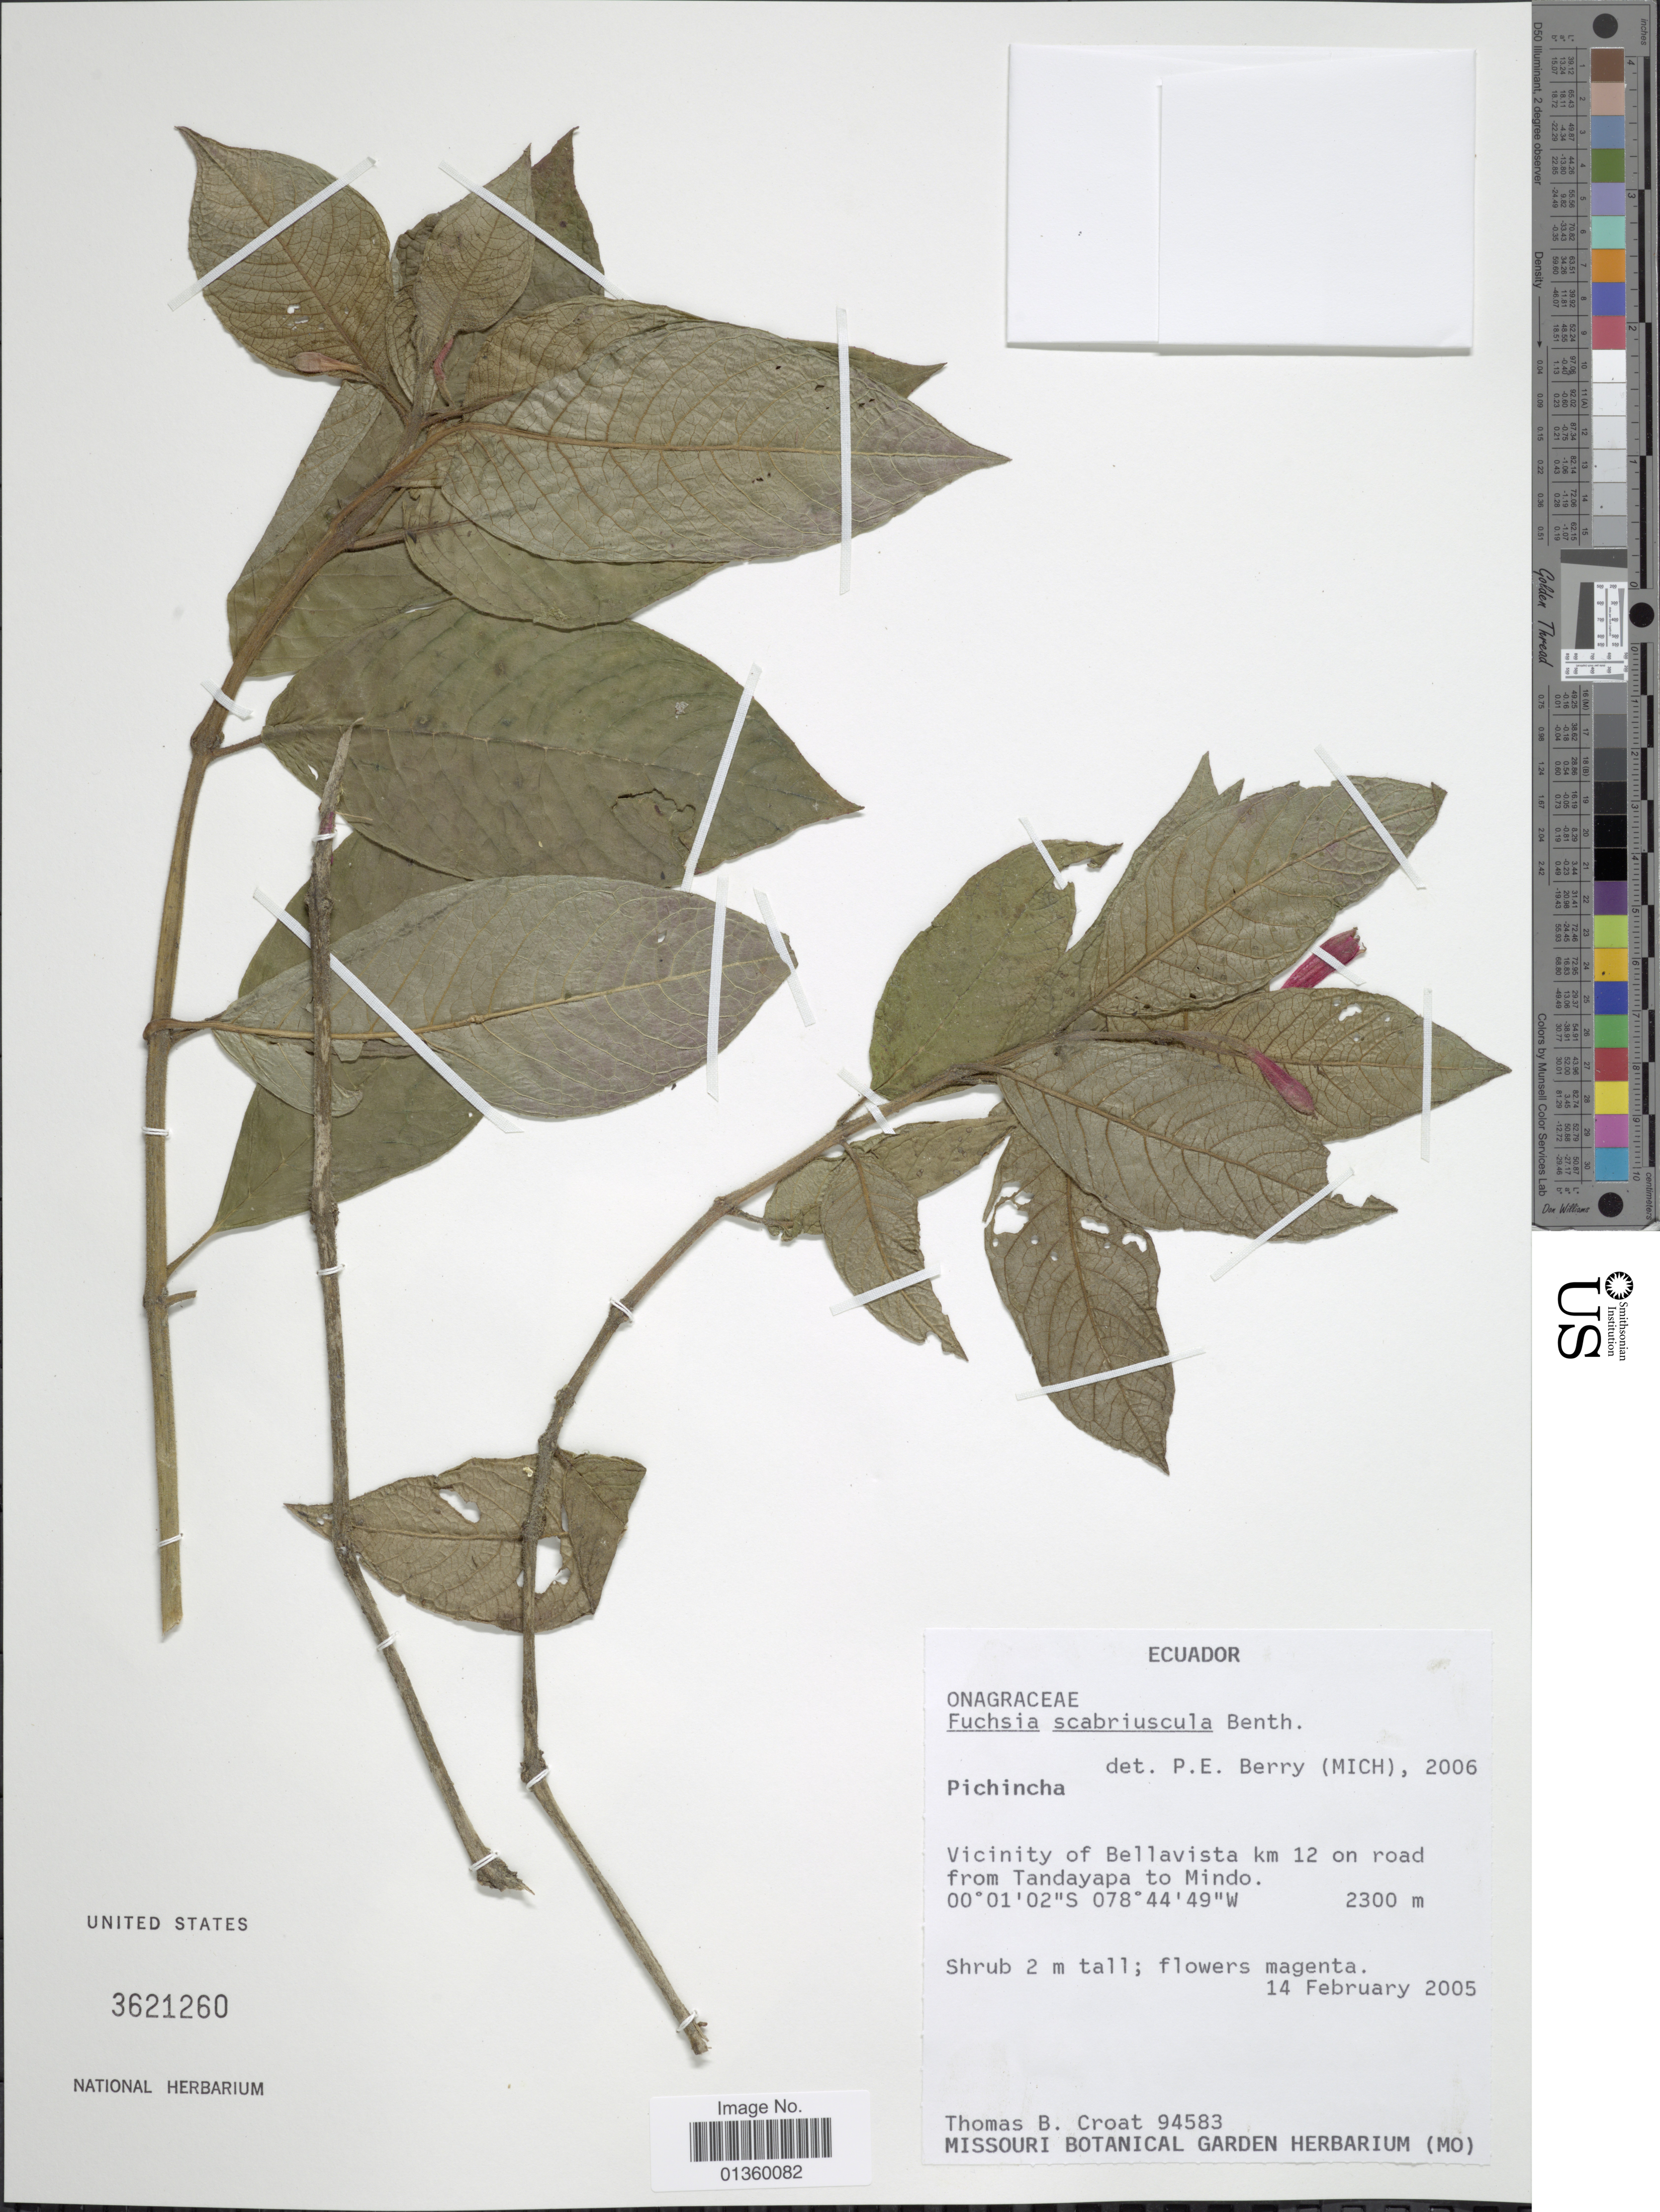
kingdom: Plantae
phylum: Tracheophyta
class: Magnoliopsida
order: Myrtales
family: Onagraceae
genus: Fuchsia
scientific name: Fuchsia scabriuscula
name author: Benth.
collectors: T. B. Croat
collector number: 94583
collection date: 2005-02-14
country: Ecuador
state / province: Pichincha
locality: Vicinity of Bellavista km 13 on road from Tandayapa to Mindo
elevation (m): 2300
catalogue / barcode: US 3621260